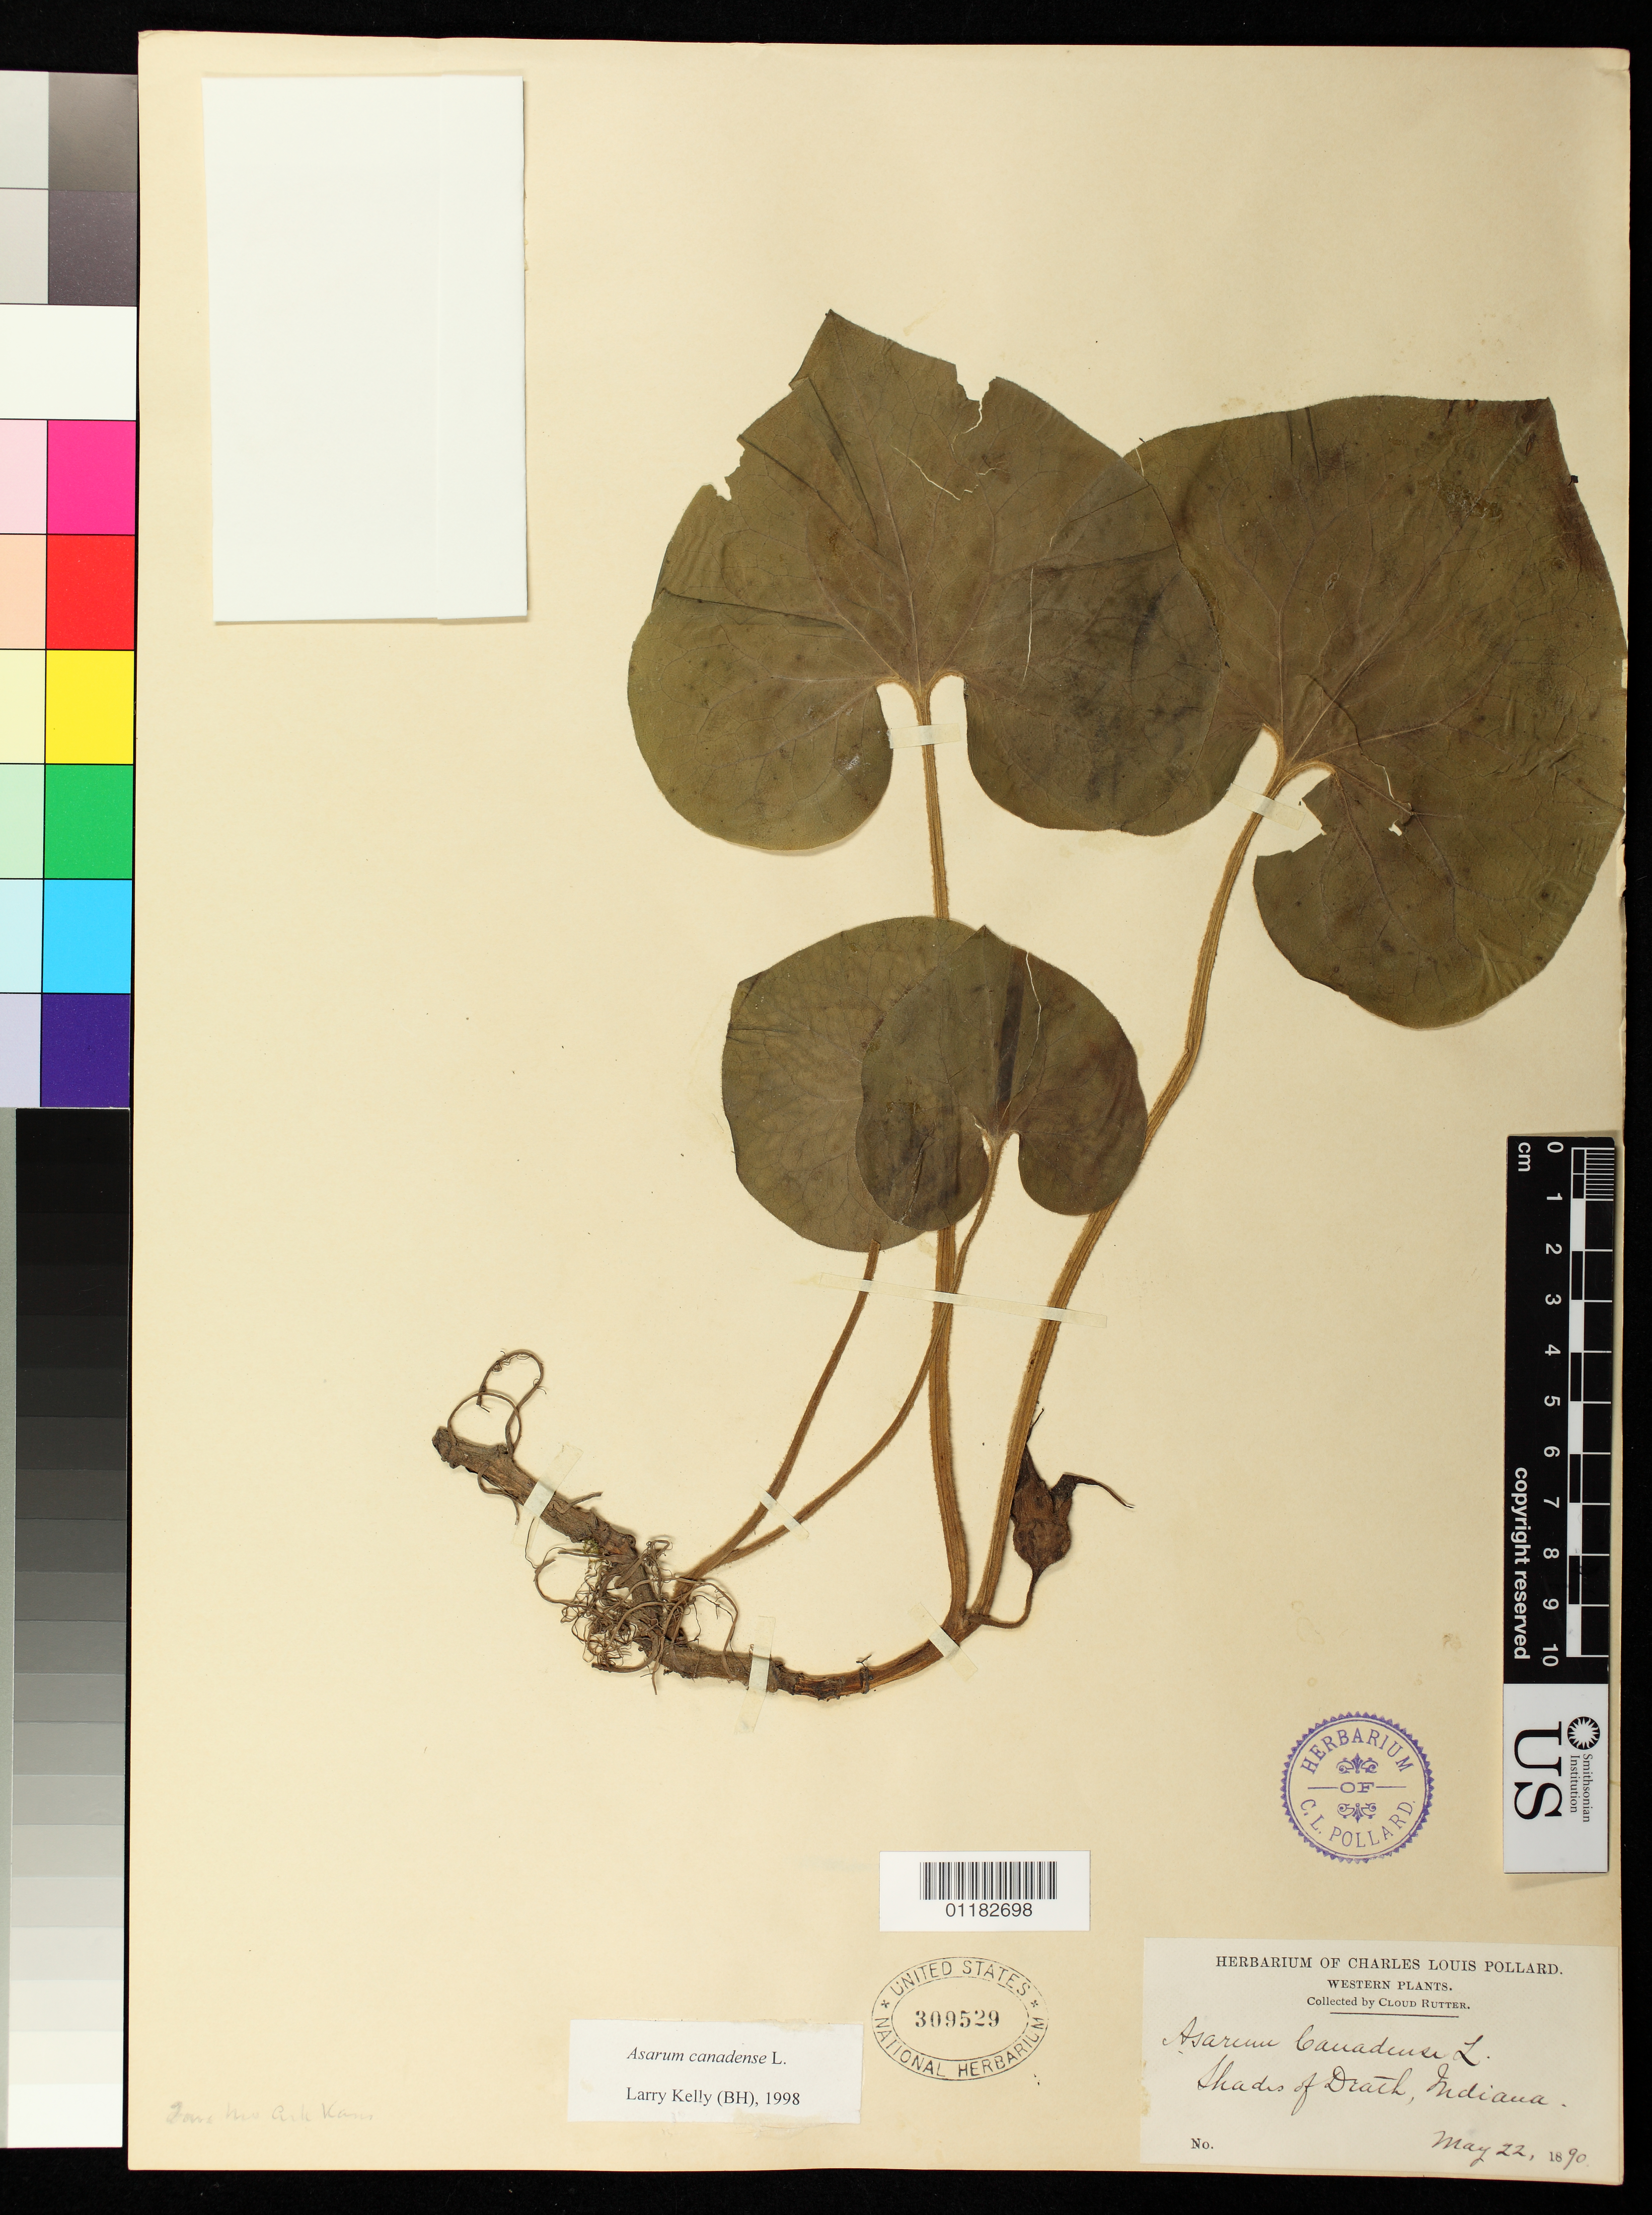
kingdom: Plantae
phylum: Tracheophyta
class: Magnoliopsida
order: Piperales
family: Aristolochiaceae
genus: Asarum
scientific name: Asarum canadense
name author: L.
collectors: C. Rutter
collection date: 1890-05-22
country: United States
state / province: Indiana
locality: Shades of Death [Shades State Park]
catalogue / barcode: US 309529